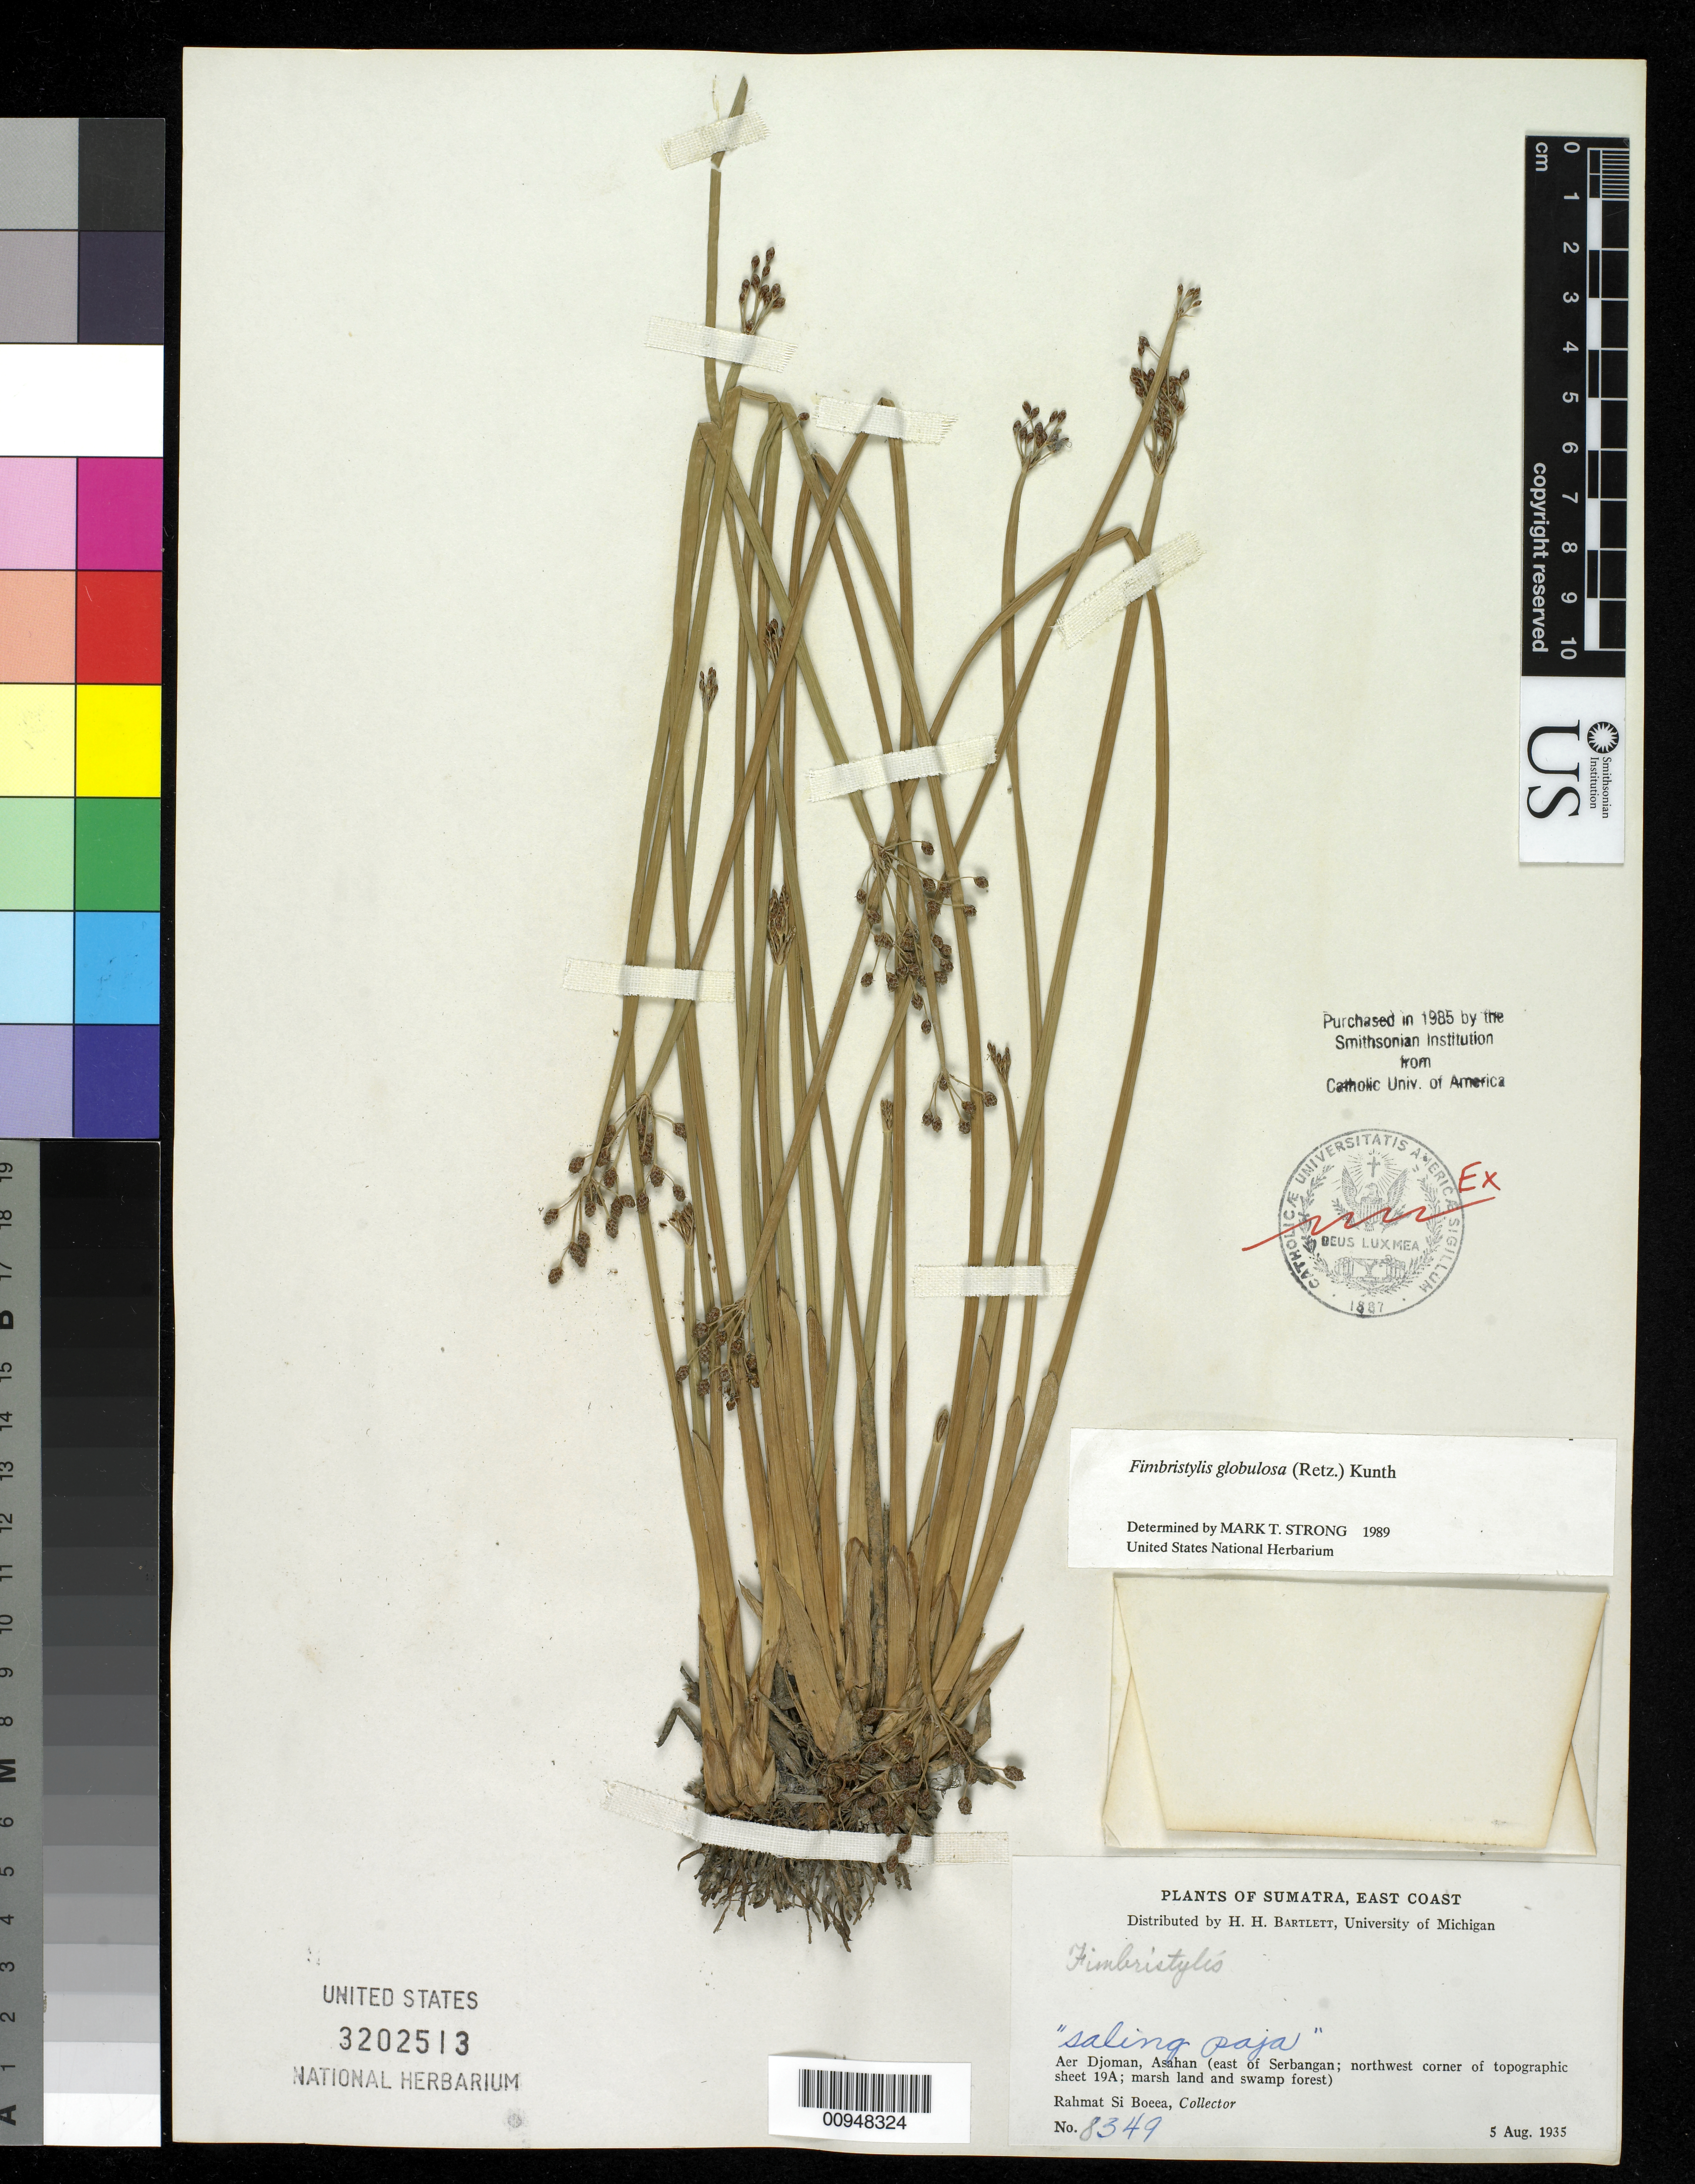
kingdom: Plantae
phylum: Tracheophyta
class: Liliopsida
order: Poales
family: Cyperaceae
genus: Fimbristylis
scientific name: Fimbristylis umbellaris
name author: (Lam.) Vahl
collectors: Rahmat Si Boeea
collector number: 8349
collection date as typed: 05 Aug 1935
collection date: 1935-08-05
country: Indonesia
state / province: Sumatra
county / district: Aceh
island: Sumatra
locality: Aer Djoman, Asahan (E of Serbangan).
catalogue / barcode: US 3202513